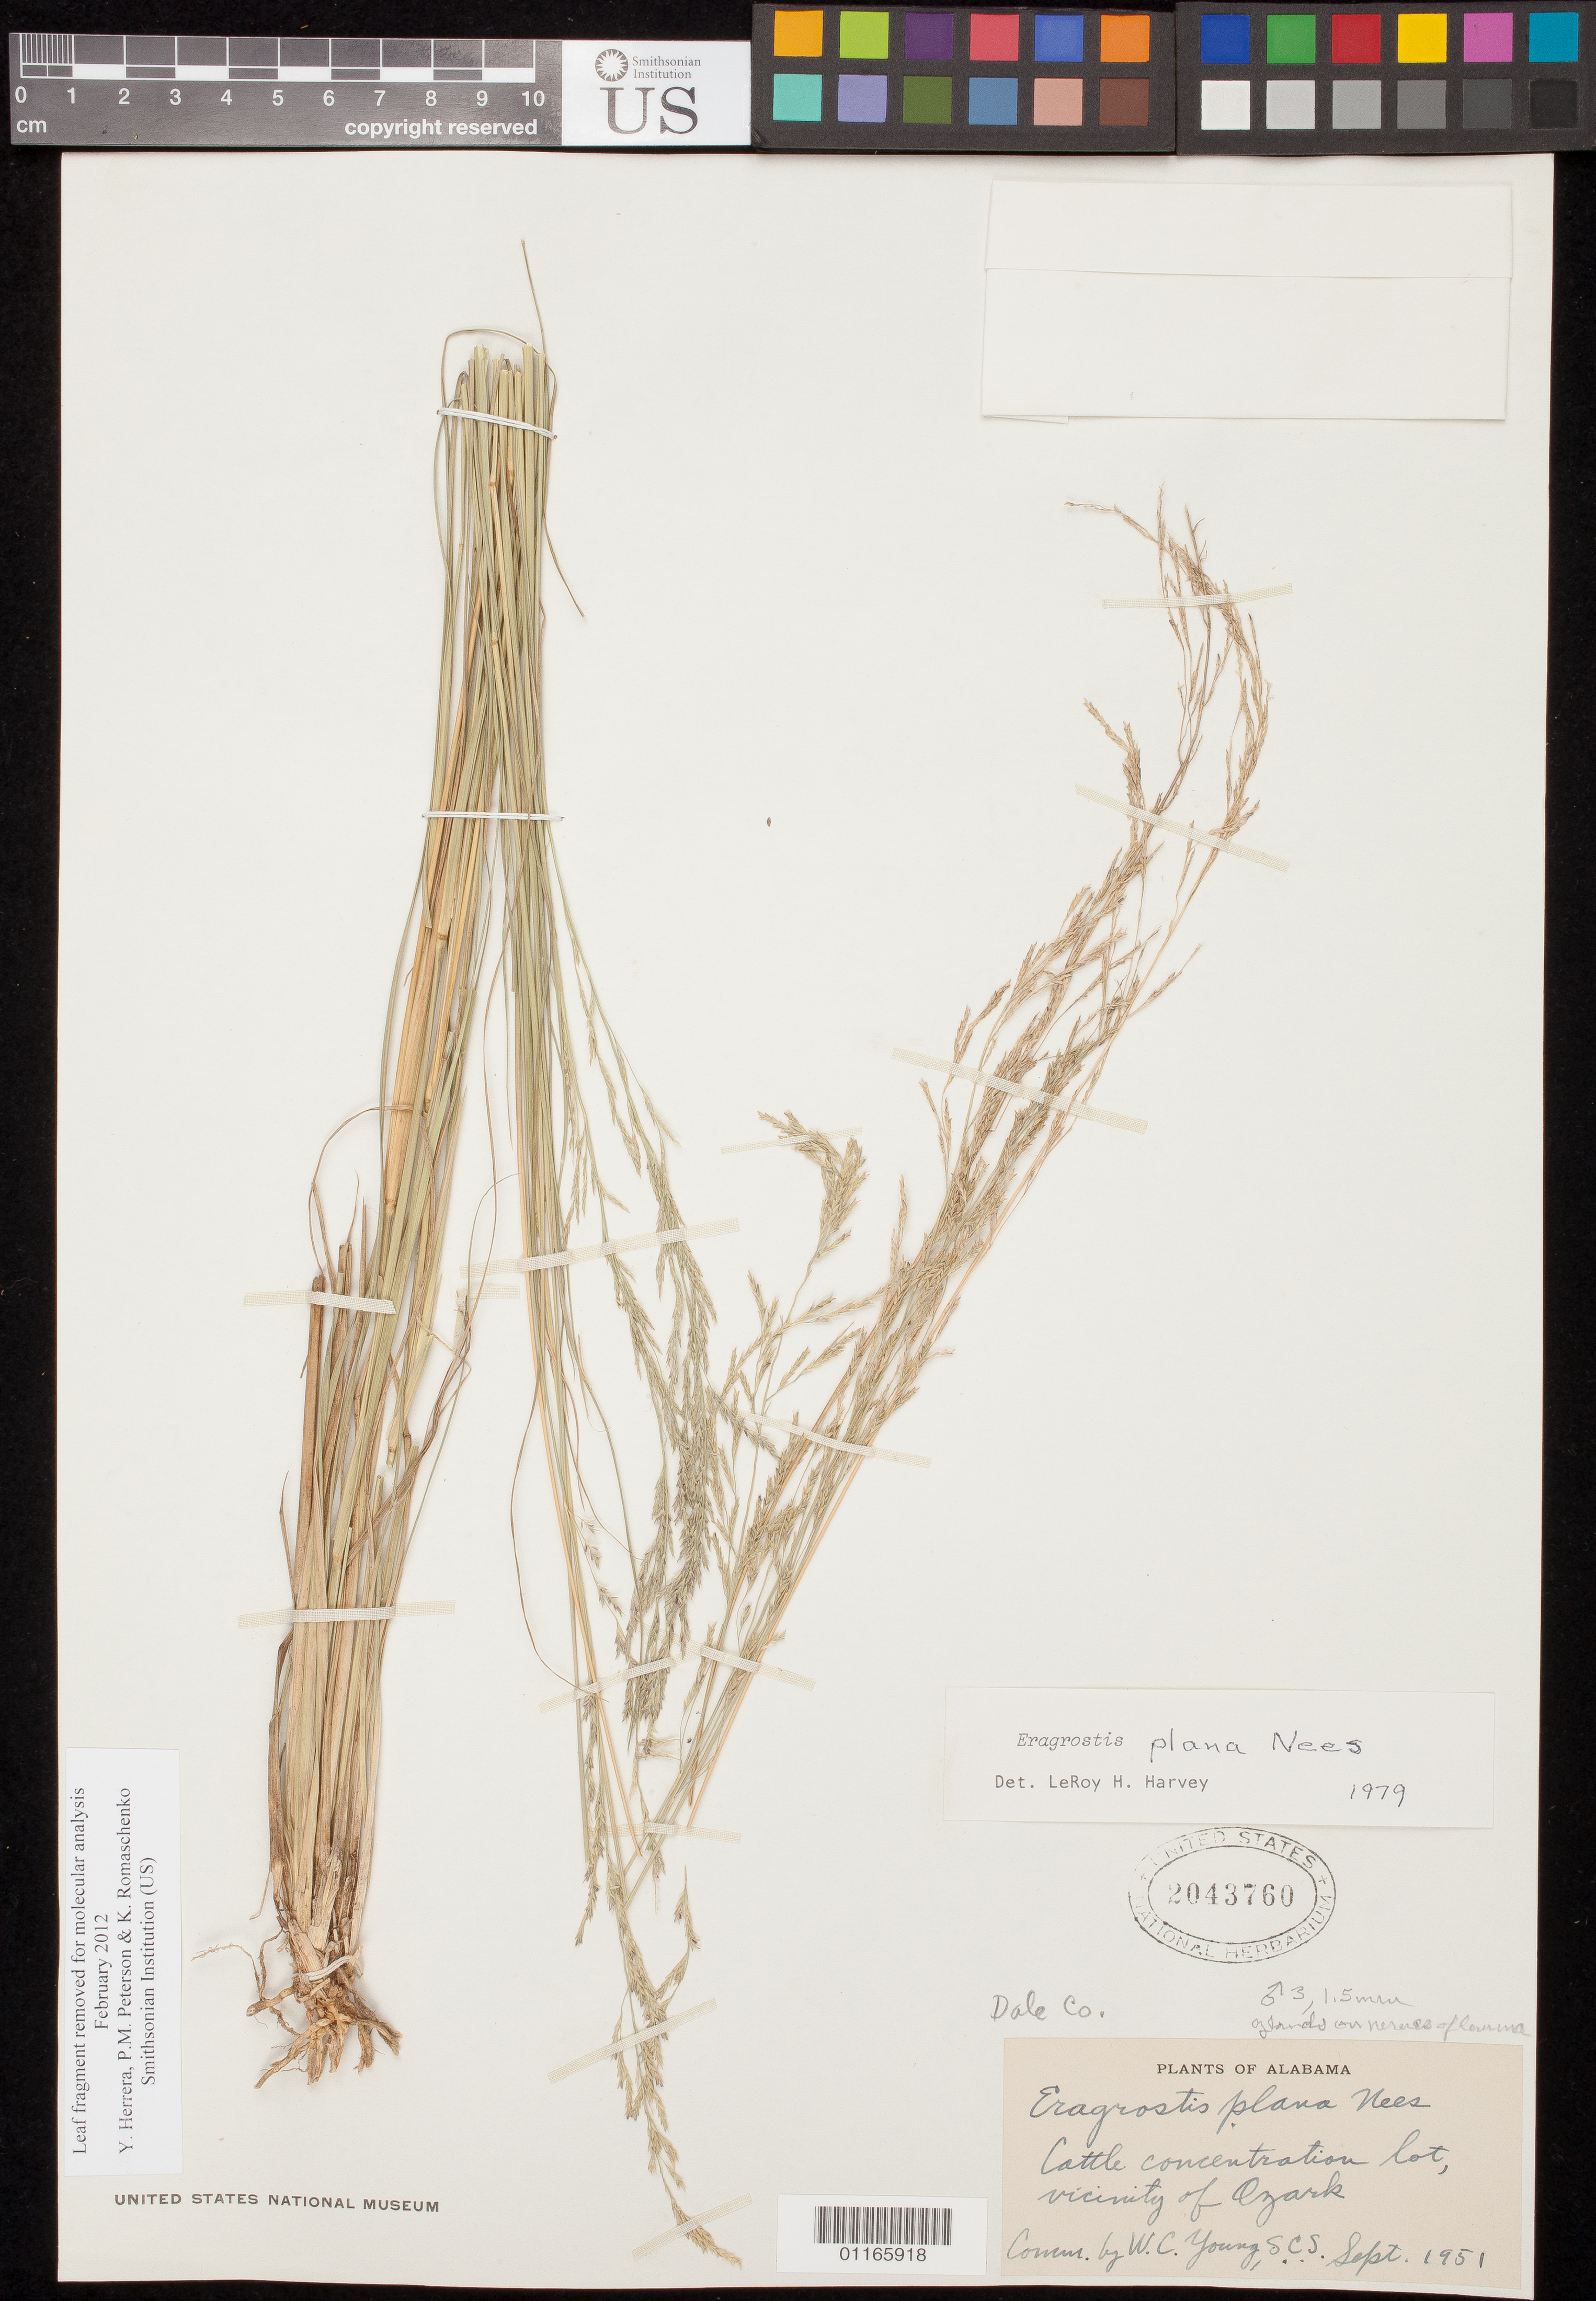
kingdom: Plantae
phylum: Tracheophyta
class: Liliopsida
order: Poales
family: Poaceae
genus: Eragrostis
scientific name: Eragrostis plana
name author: Nees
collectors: W. Young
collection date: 1951-09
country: United States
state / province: Alabama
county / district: Dale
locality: Vicinity of Ozark.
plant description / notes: Leaf fragment removed for molecular analysis February 2012 Y. Herrera, P.M. Peterson & K. Romaschenko Smithsonian Institution (US)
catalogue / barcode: US 2043760